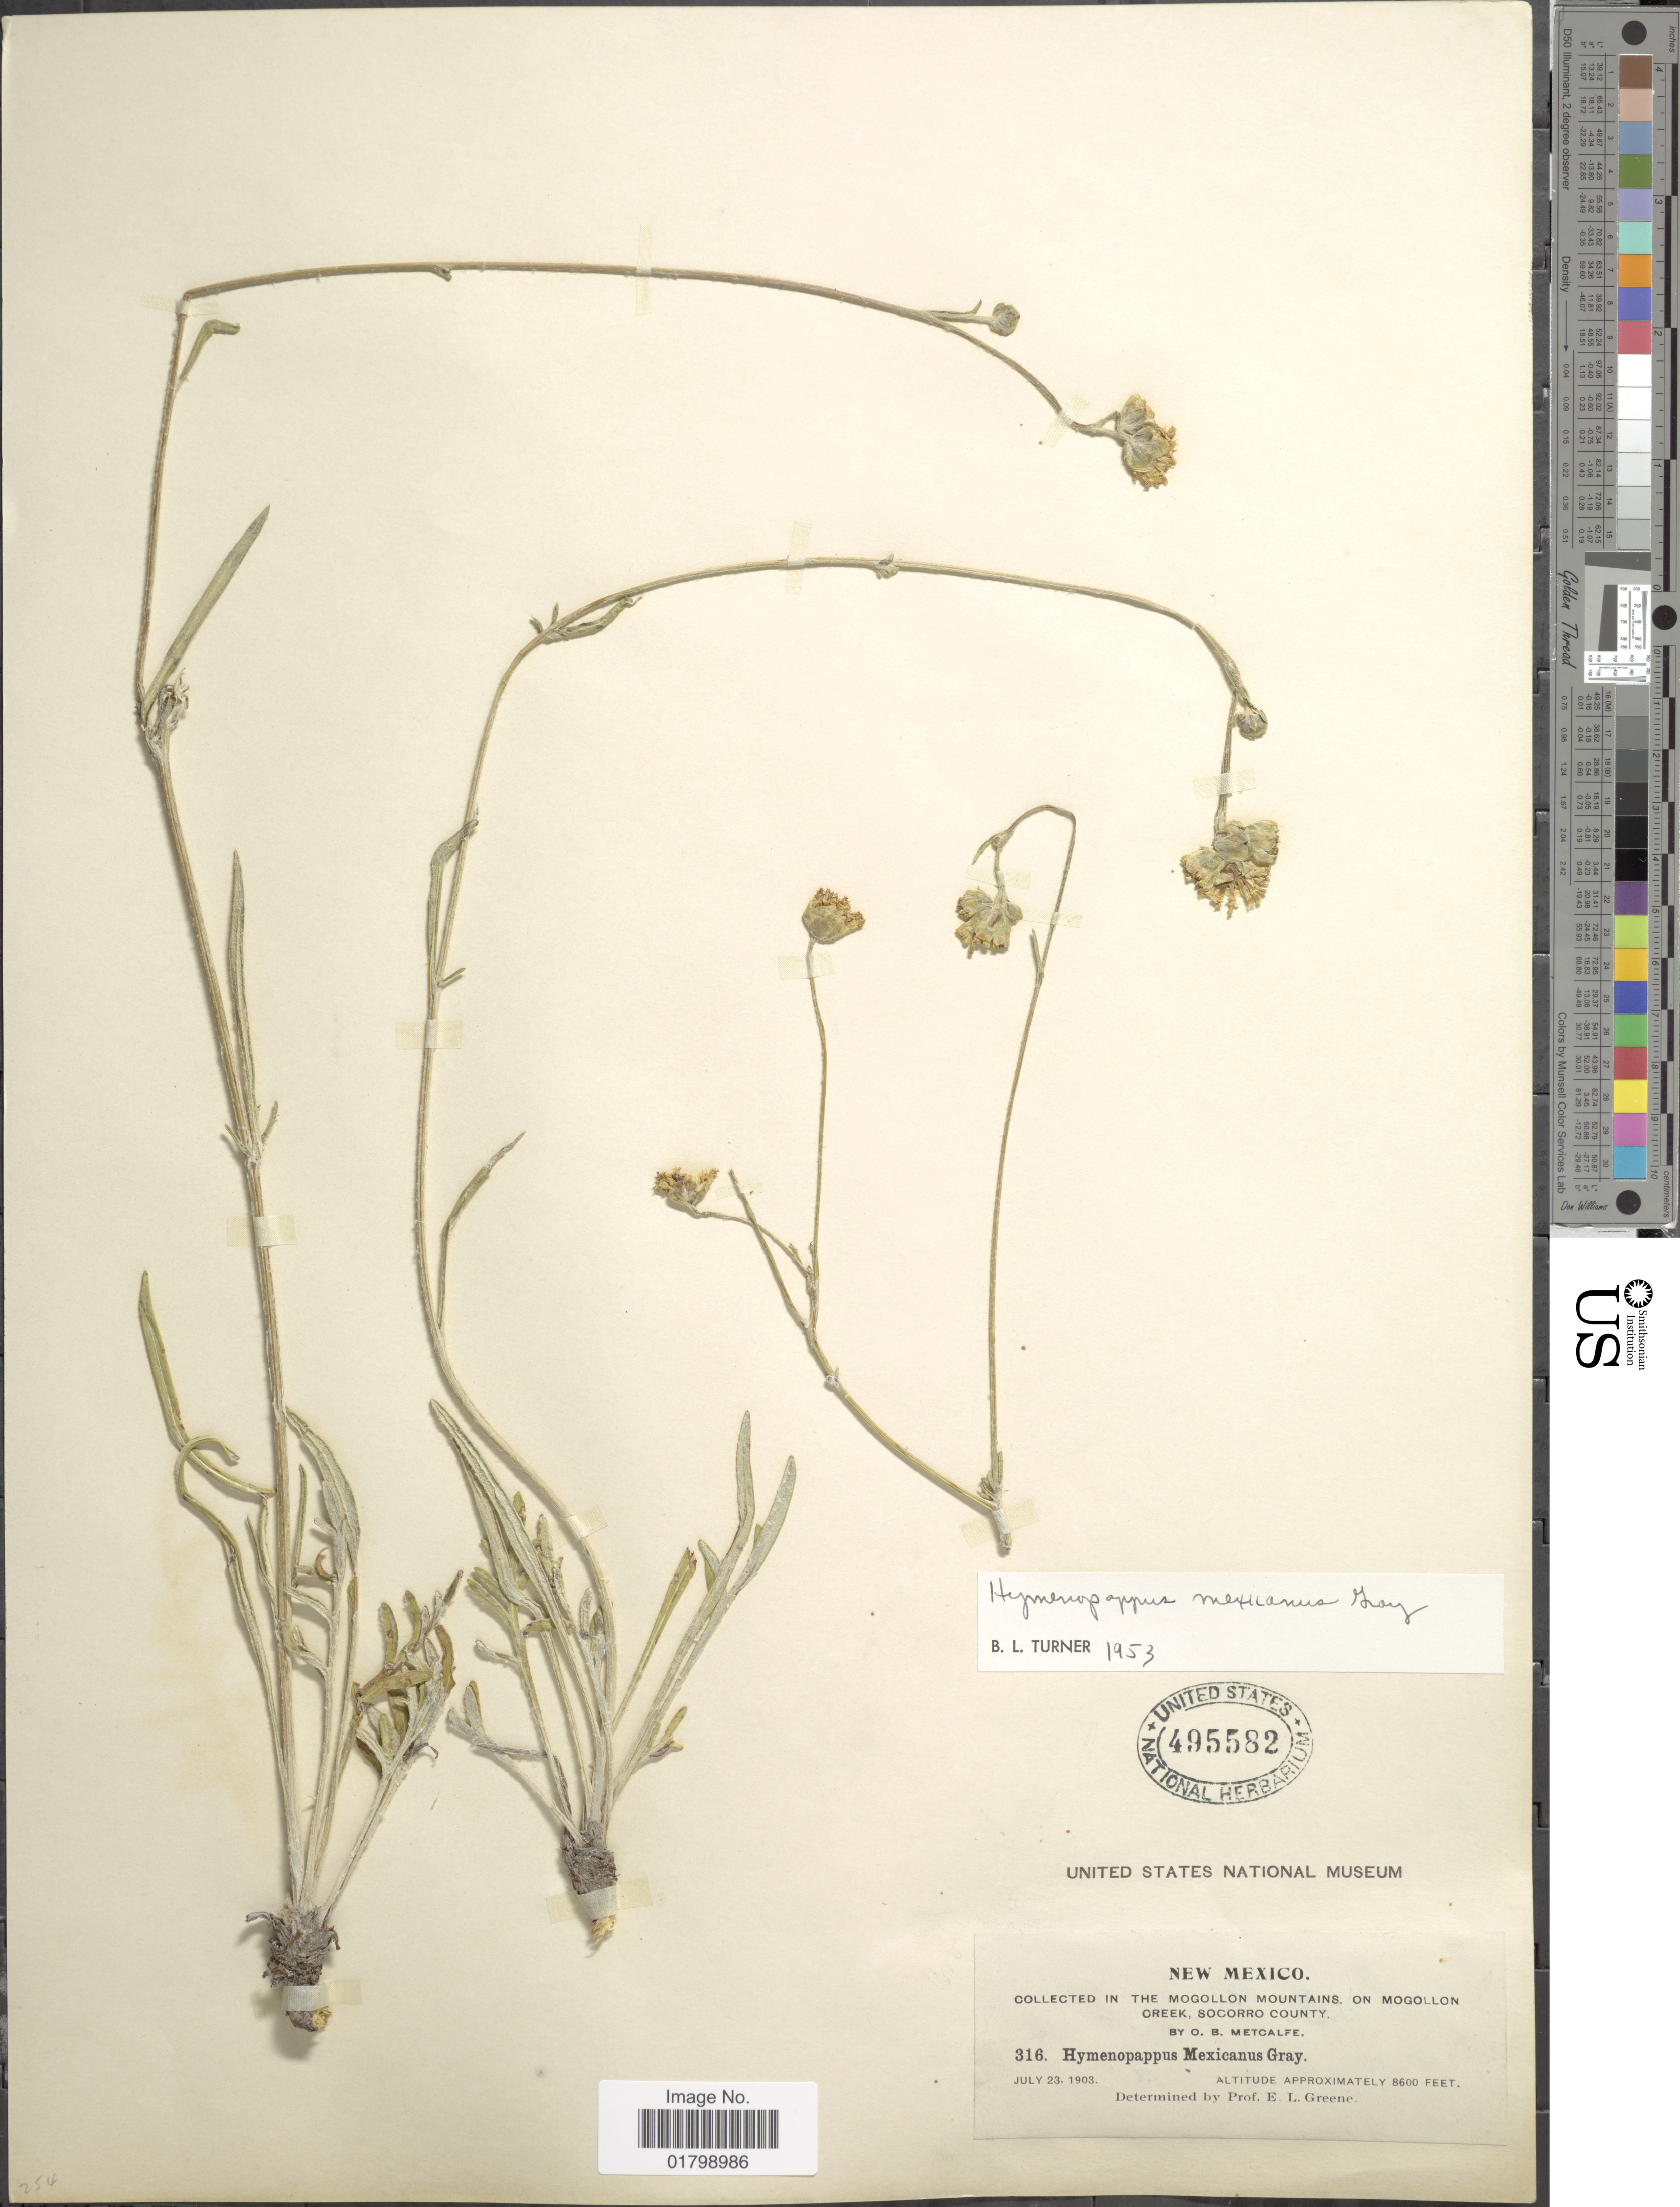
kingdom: Plantae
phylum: Tracheophyta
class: Magnoliopsida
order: Asterales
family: Asteraceae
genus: Hymenopappus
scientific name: Hymenopappus mexicanus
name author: A. Gray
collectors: O. B. Metcalfe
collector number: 316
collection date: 1903-07-23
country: United States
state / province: New Mexico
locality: The Mogollon Mountains, on Mogollon Creek, Socorro County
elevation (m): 2621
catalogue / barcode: US 495582